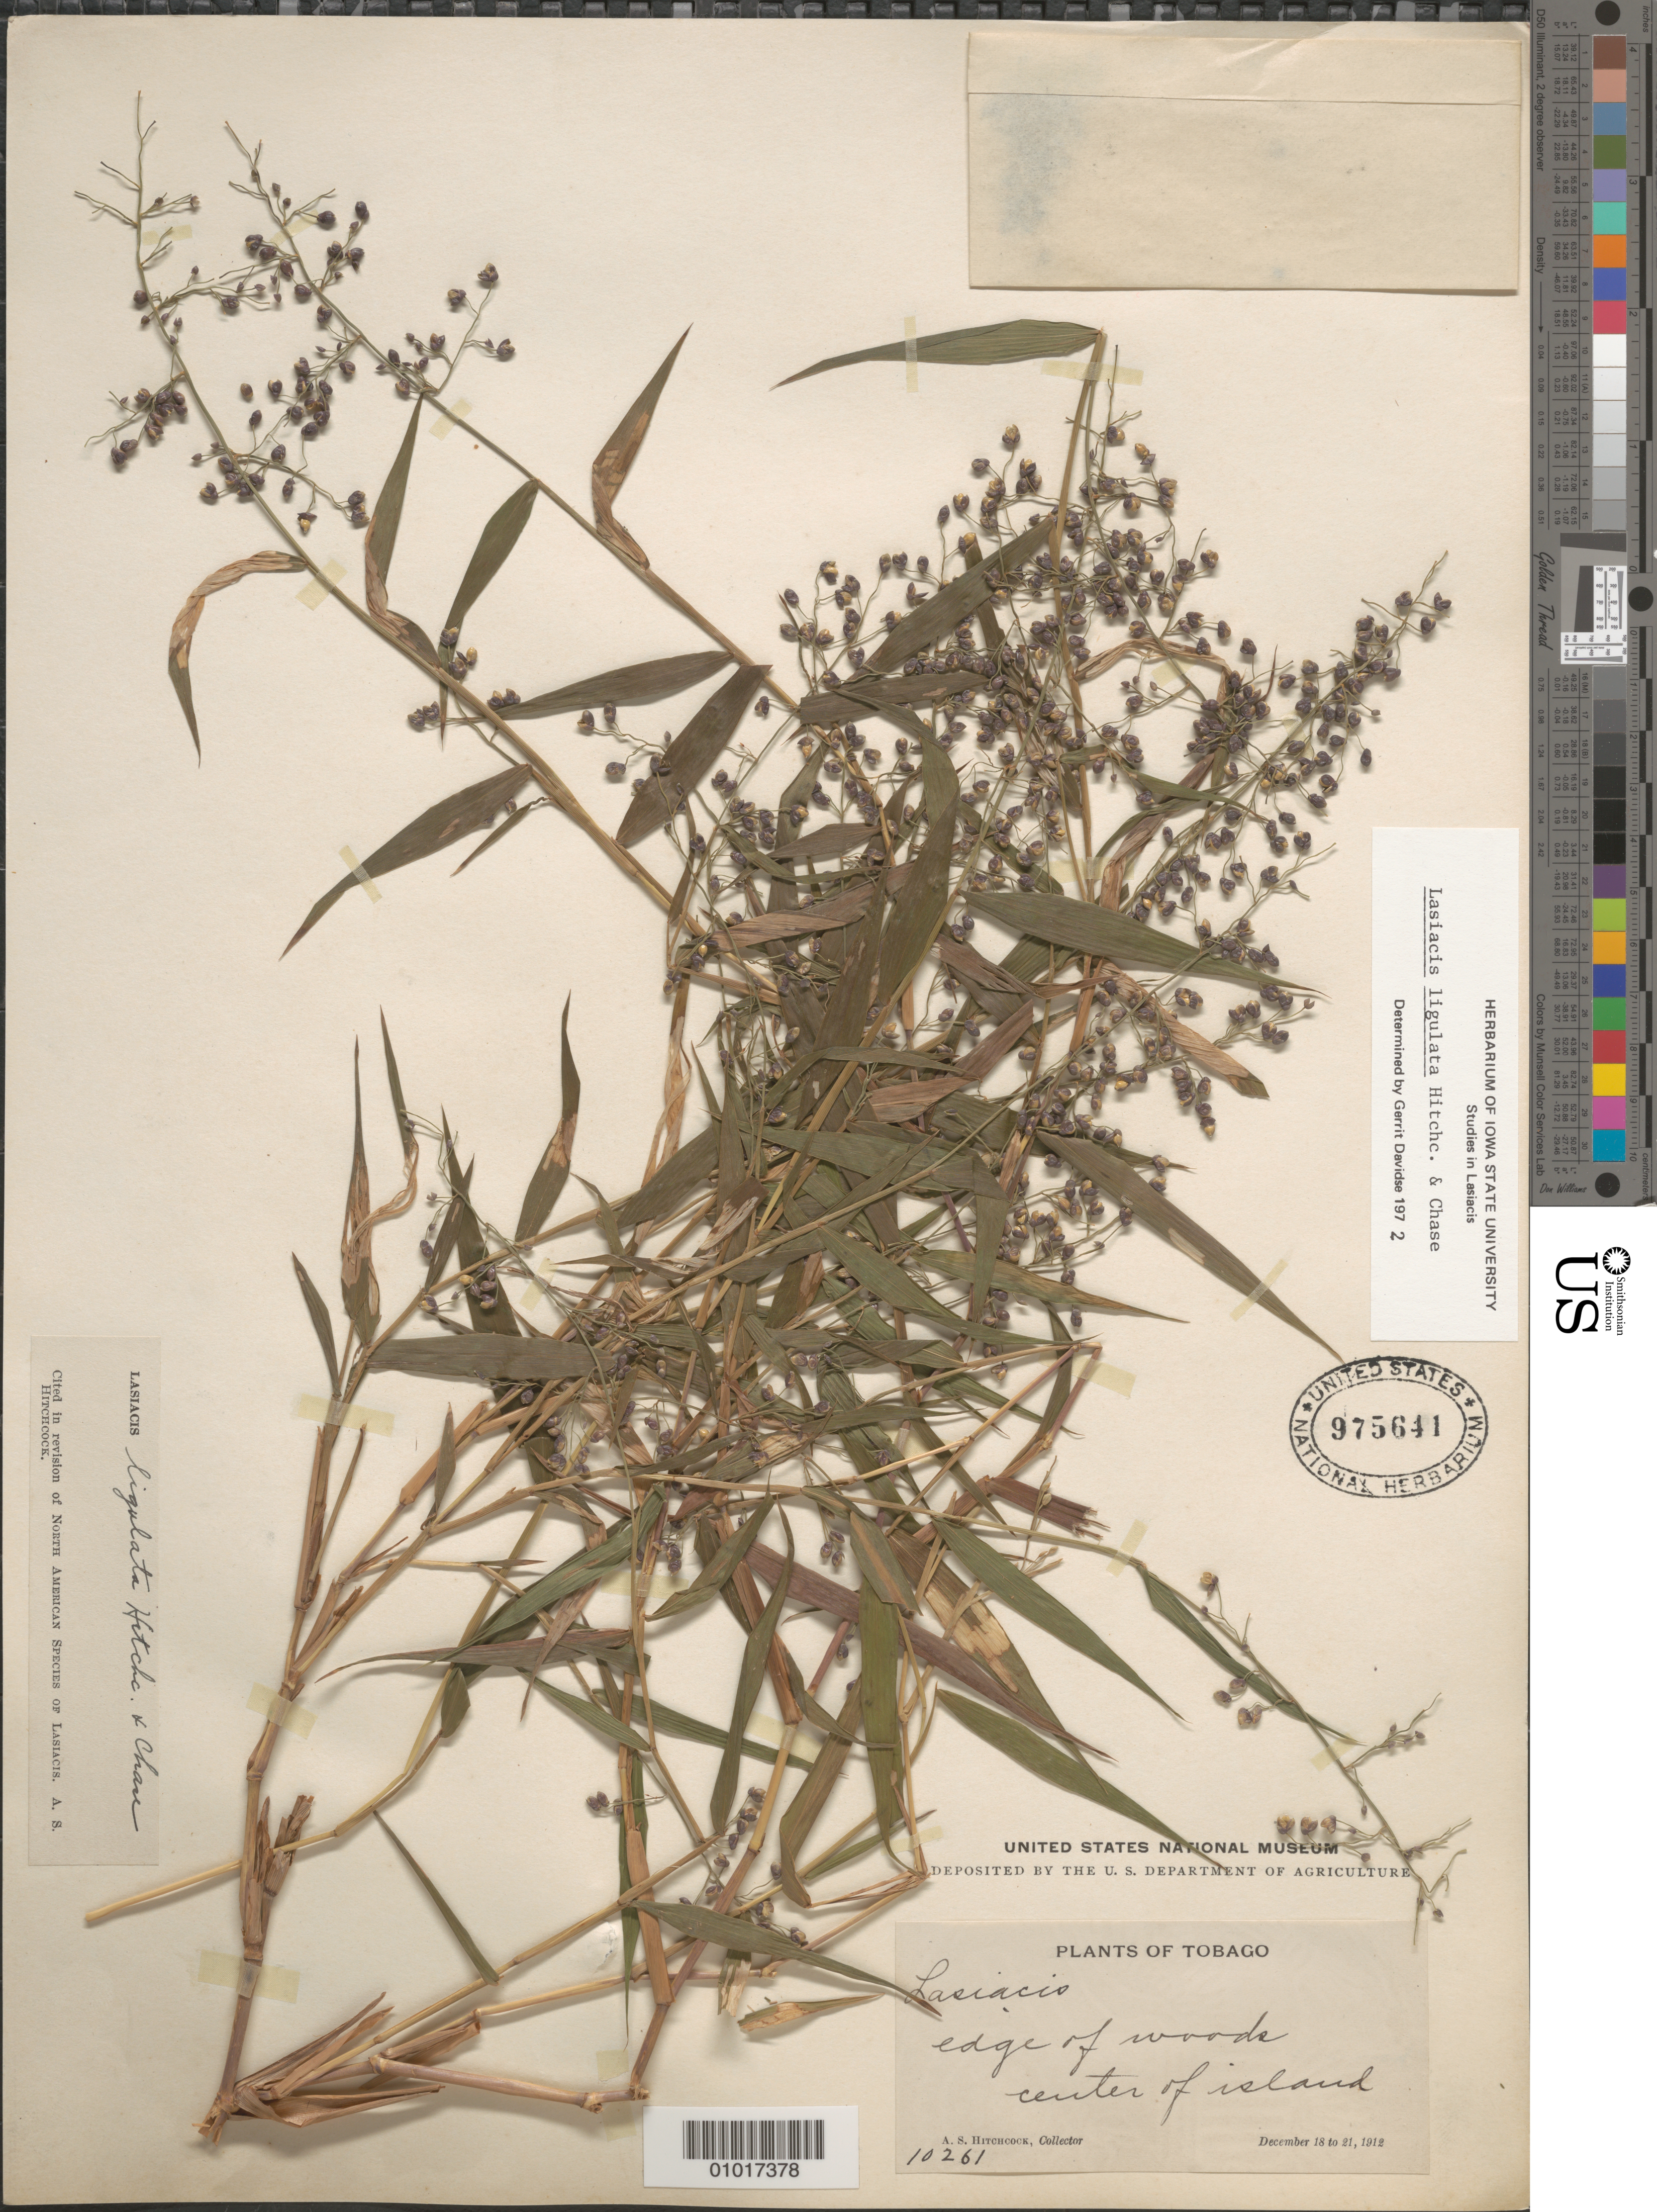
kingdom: Plantae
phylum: Tracheophyta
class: Liliopsida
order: Poales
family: Poaceae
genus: Lasiacis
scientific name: Lasiacis ligulata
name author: Hitchc. & Chase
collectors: A. S. Hitchcock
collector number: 10261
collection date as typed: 18 Dec 1912 to 18 Dec 1912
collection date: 1912-12-18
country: Trinidad and Tobago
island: Tobago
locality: edge of woods, center of island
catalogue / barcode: US 975641